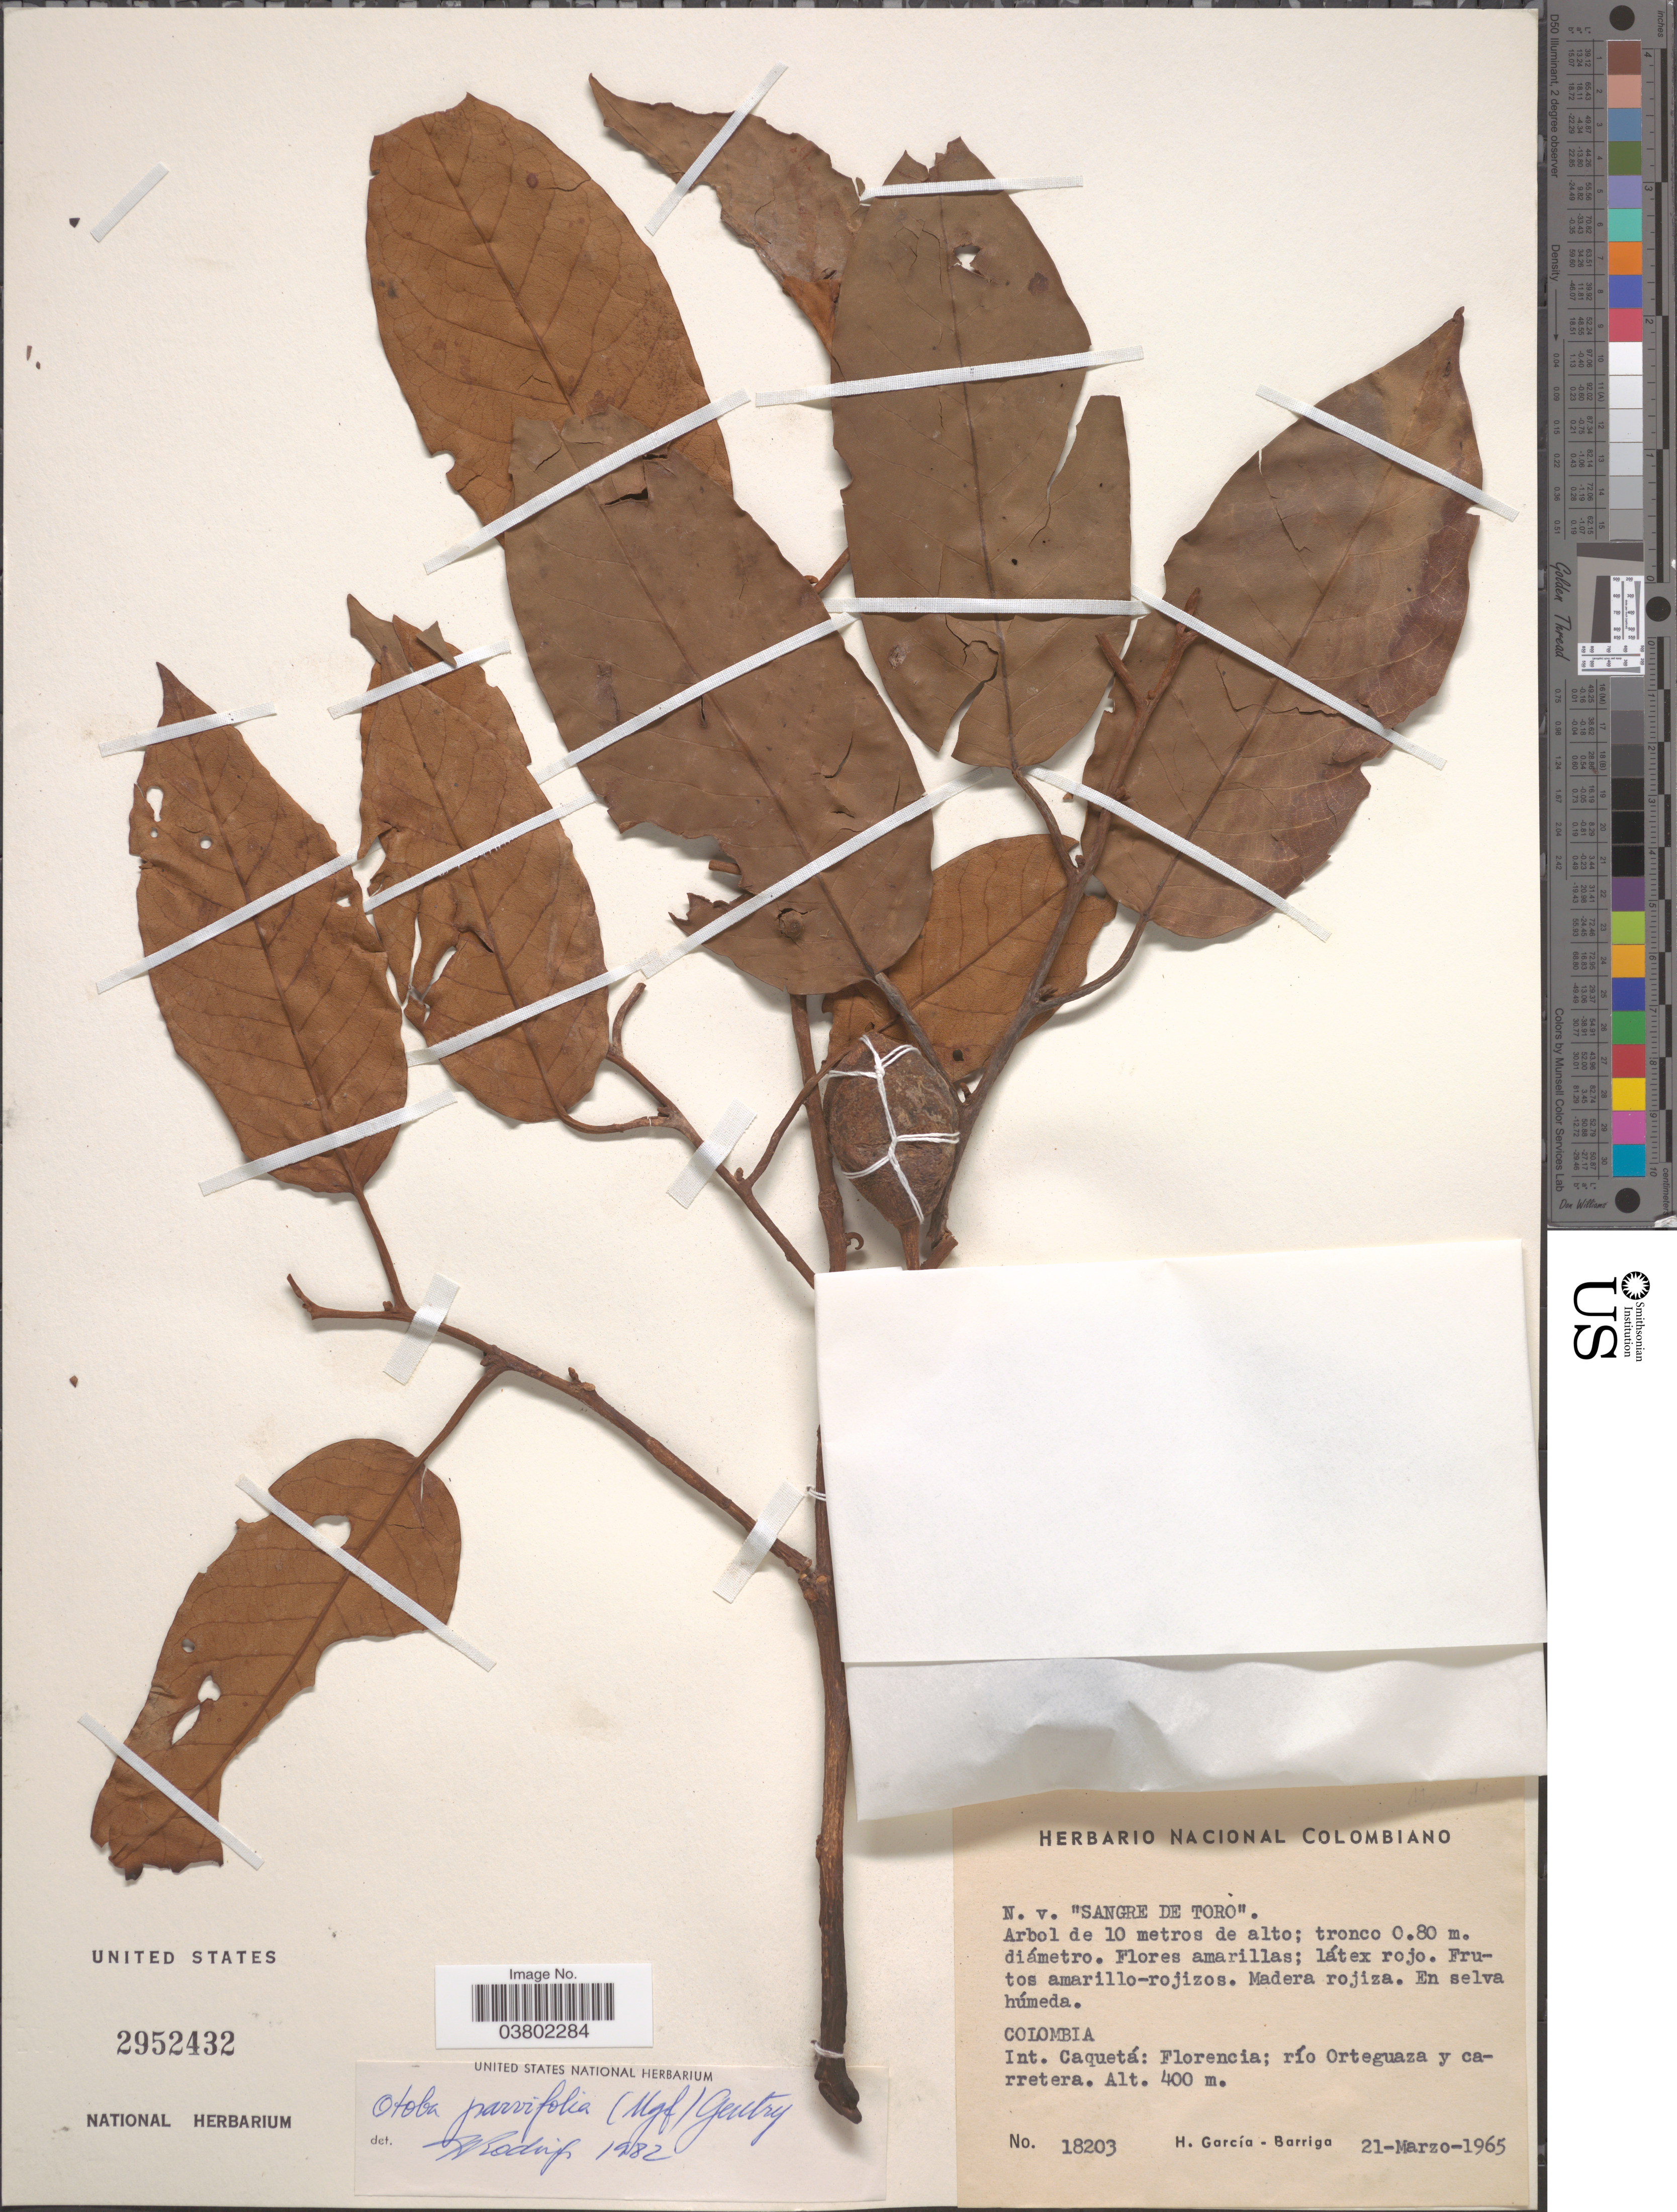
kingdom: Plantae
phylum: Tracheophyta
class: Magnoliopsida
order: Magnoliales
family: Myristicaceae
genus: Otoba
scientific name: Otoba parvifolia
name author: (Markgr.) A.H. Gentry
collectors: H. García Barriga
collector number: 18203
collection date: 1965-03-21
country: Colombia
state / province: Caquetá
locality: Int. Caquetá: Florencia; río Orteguaza y carretera.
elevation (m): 400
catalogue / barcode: US 2952432